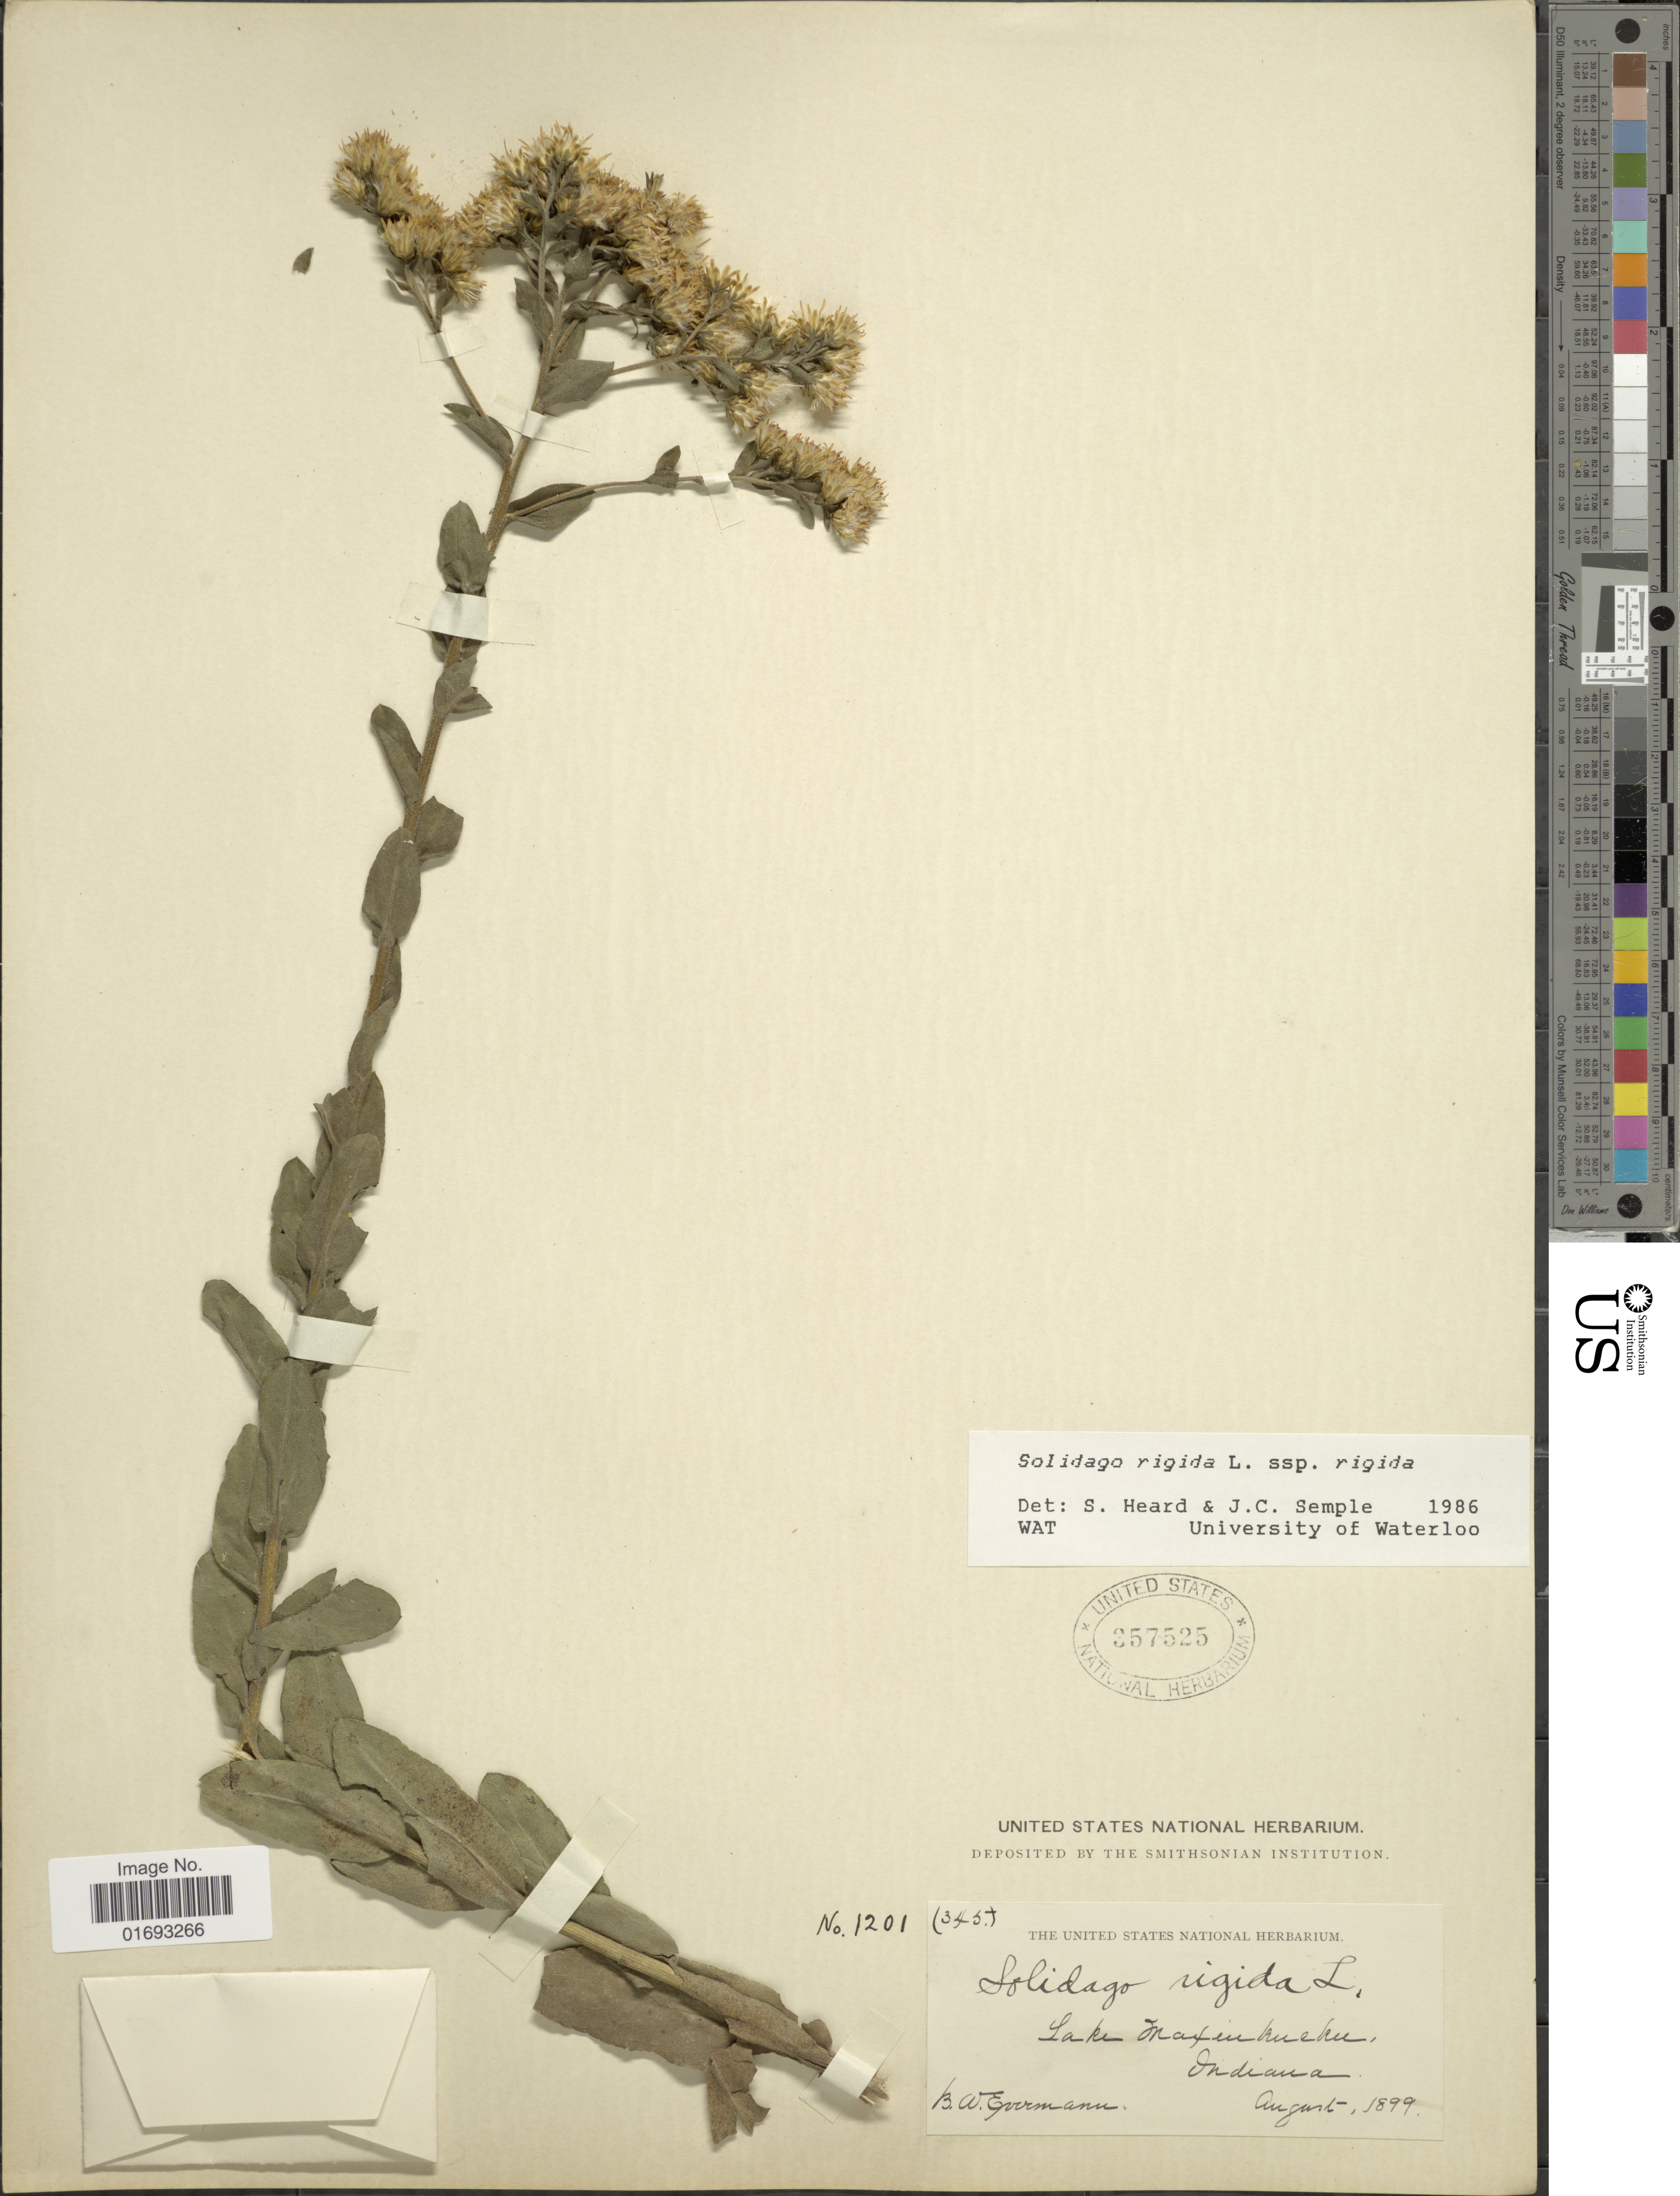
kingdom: Plantae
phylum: Tracheophyta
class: Magnoliopsida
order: Asterales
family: Asteraceae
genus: Oligoneuron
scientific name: Oligoneuron rigidum var. rigidum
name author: (L.) Small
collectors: B. W. Evermann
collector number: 1201/345*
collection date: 1899-08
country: United States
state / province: Indiana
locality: Lake Maxinkuckee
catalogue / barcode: US 357525